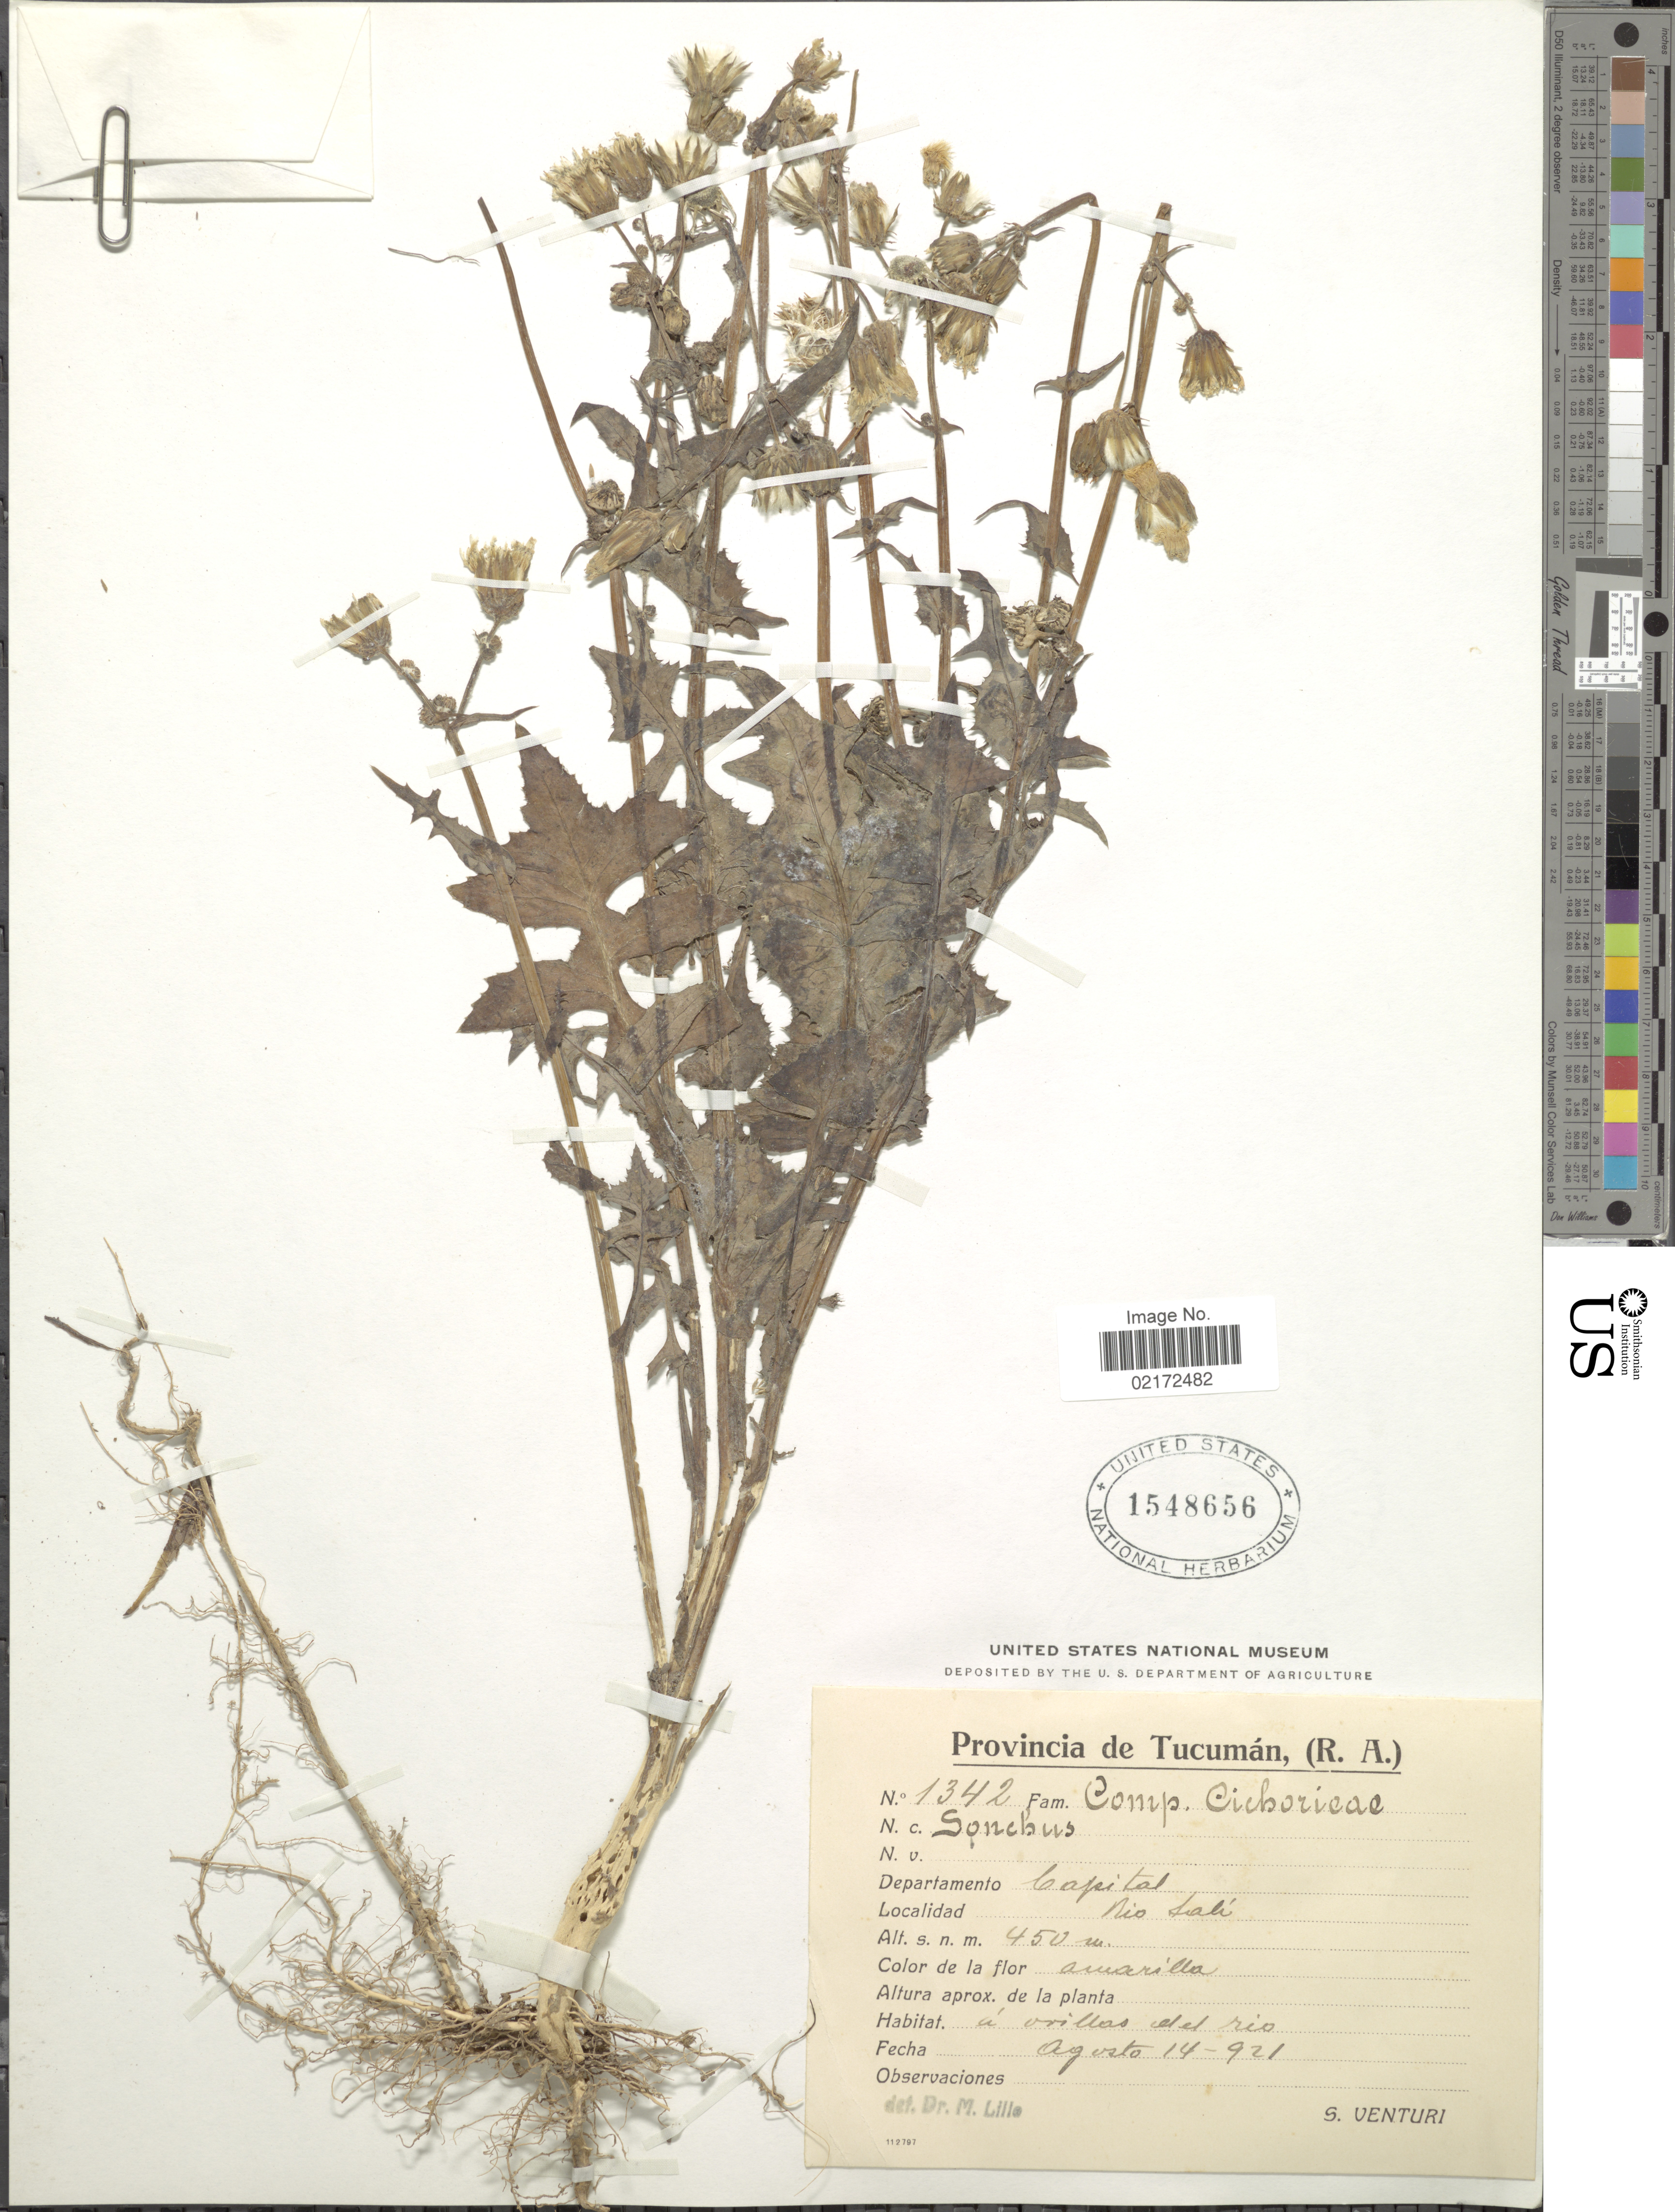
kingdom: Plantae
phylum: Tracheophyta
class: Magnoliopsida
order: Asterales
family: Asteraceae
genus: Sonchus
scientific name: Sonchus sp.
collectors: S. Venturi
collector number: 1342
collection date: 1921-08-14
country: Argentina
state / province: Tucuman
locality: Provincia de Tucumán, (R.A.). Departamento Capital. Rio Sali.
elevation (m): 450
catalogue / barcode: US 1548656